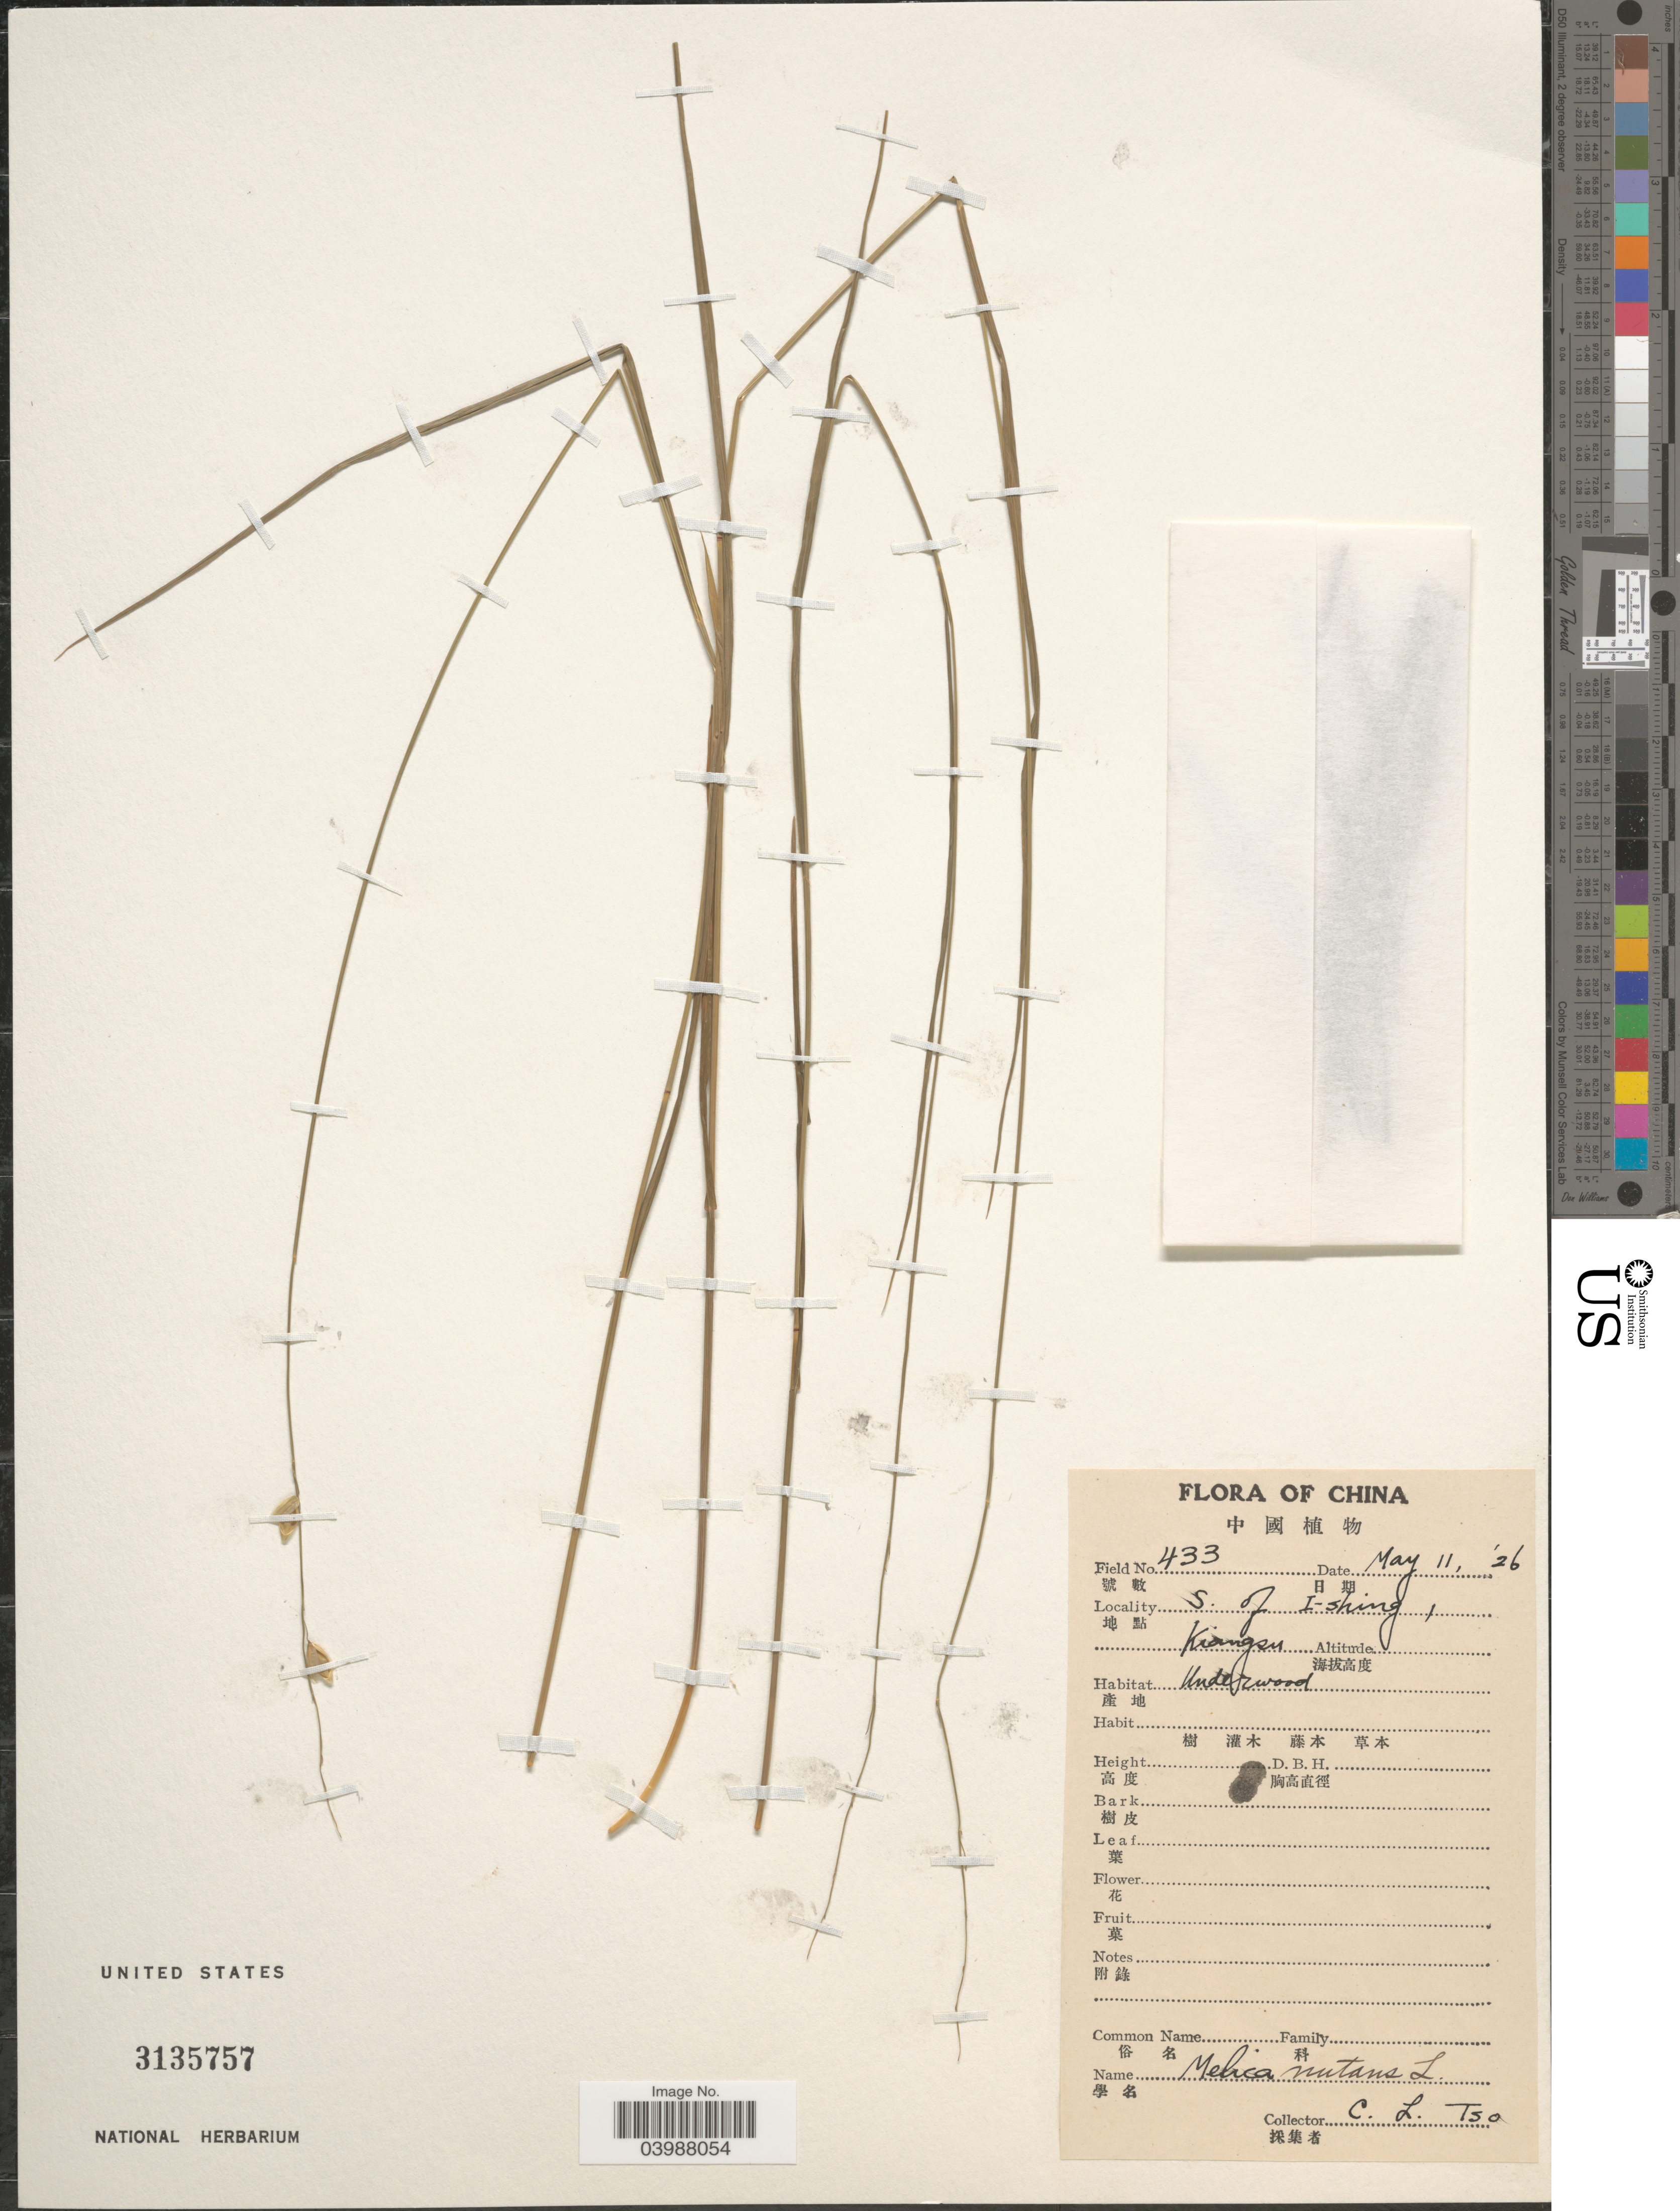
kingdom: Plantae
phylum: Tracheophyta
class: Liliopsida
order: Poales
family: Poaceae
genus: Melica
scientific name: Melica nutans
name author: L.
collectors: C. Tso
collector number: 433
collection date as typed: Transcribed d/m/y: 11/5/26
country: China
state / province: Jiangsu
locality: S. of I-shing, Kiangsu.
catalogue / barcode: US 3135757